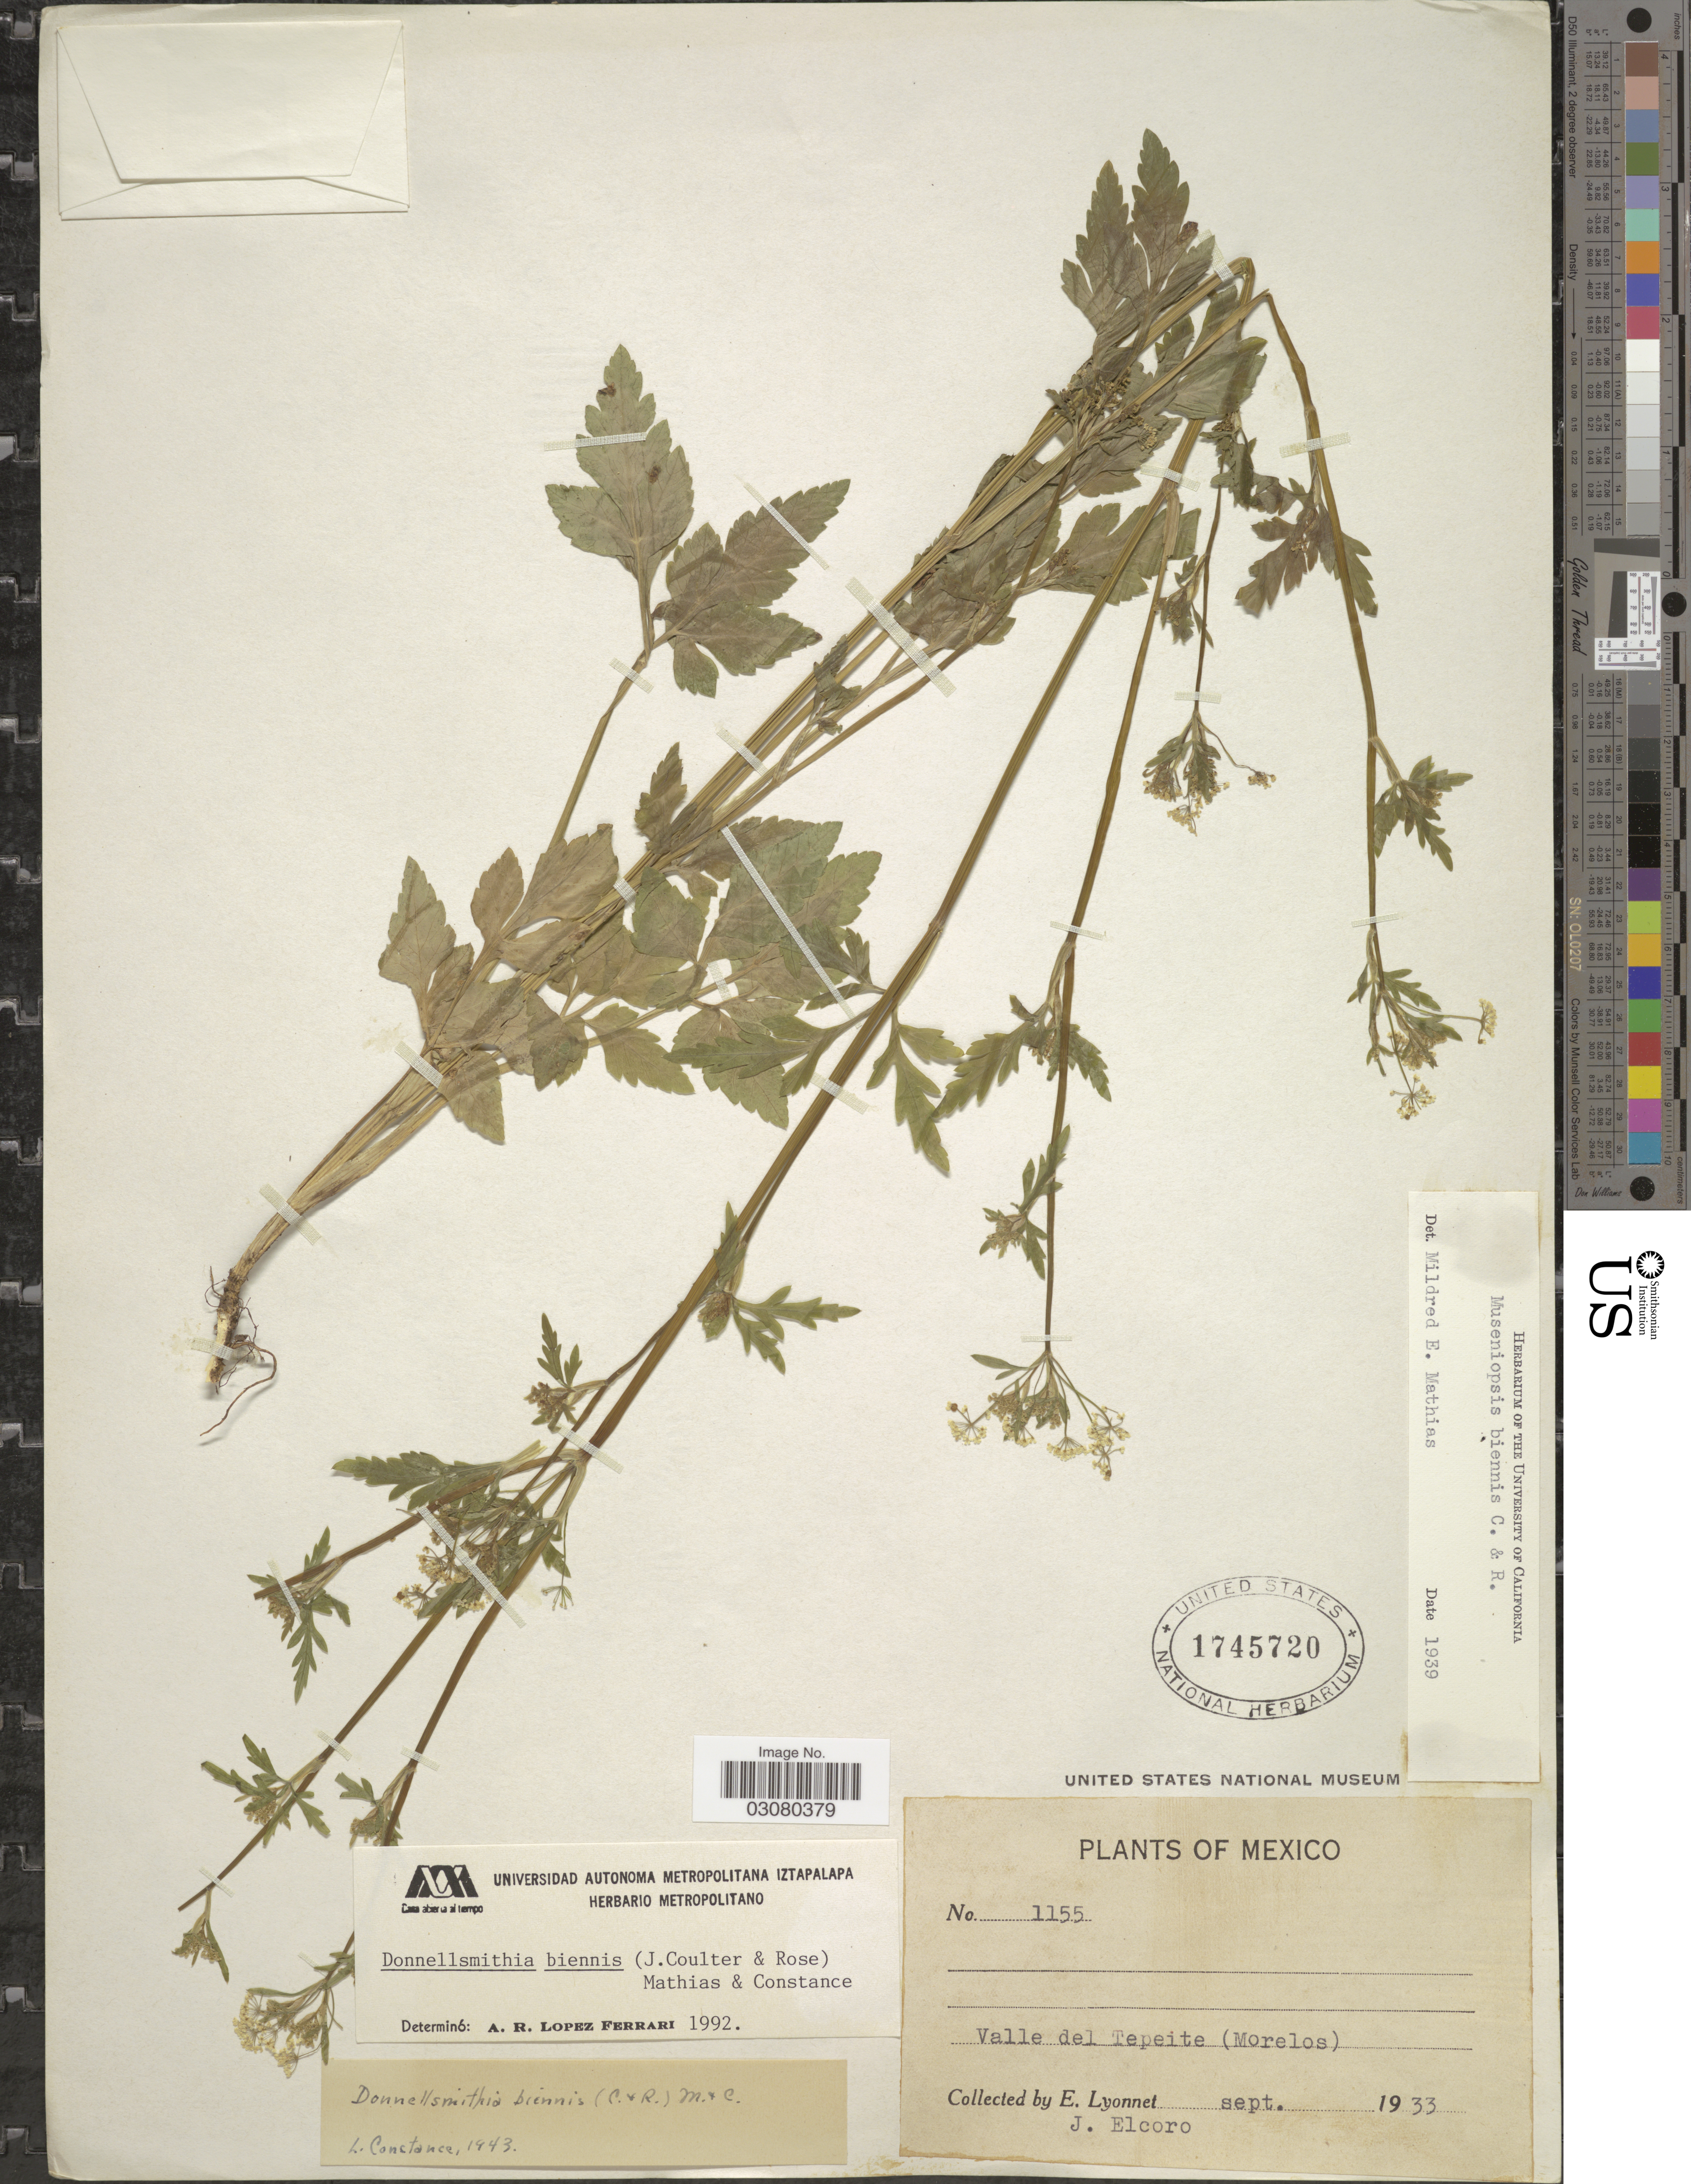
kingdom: Plantae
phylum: Tracheophyta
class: Magnoliopsida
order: Apiales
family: Apiaceae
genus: Donnellsmithia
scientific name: Donnellsmithia biennis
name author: (J.M. Coult. & Rose) Mathias & Constance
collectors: E. Lyonnet & J. Elcoro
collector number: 1155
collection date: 1933-09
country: Mexico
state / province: Morelos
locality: Valle del Tepeite.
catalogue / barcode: US 1745720